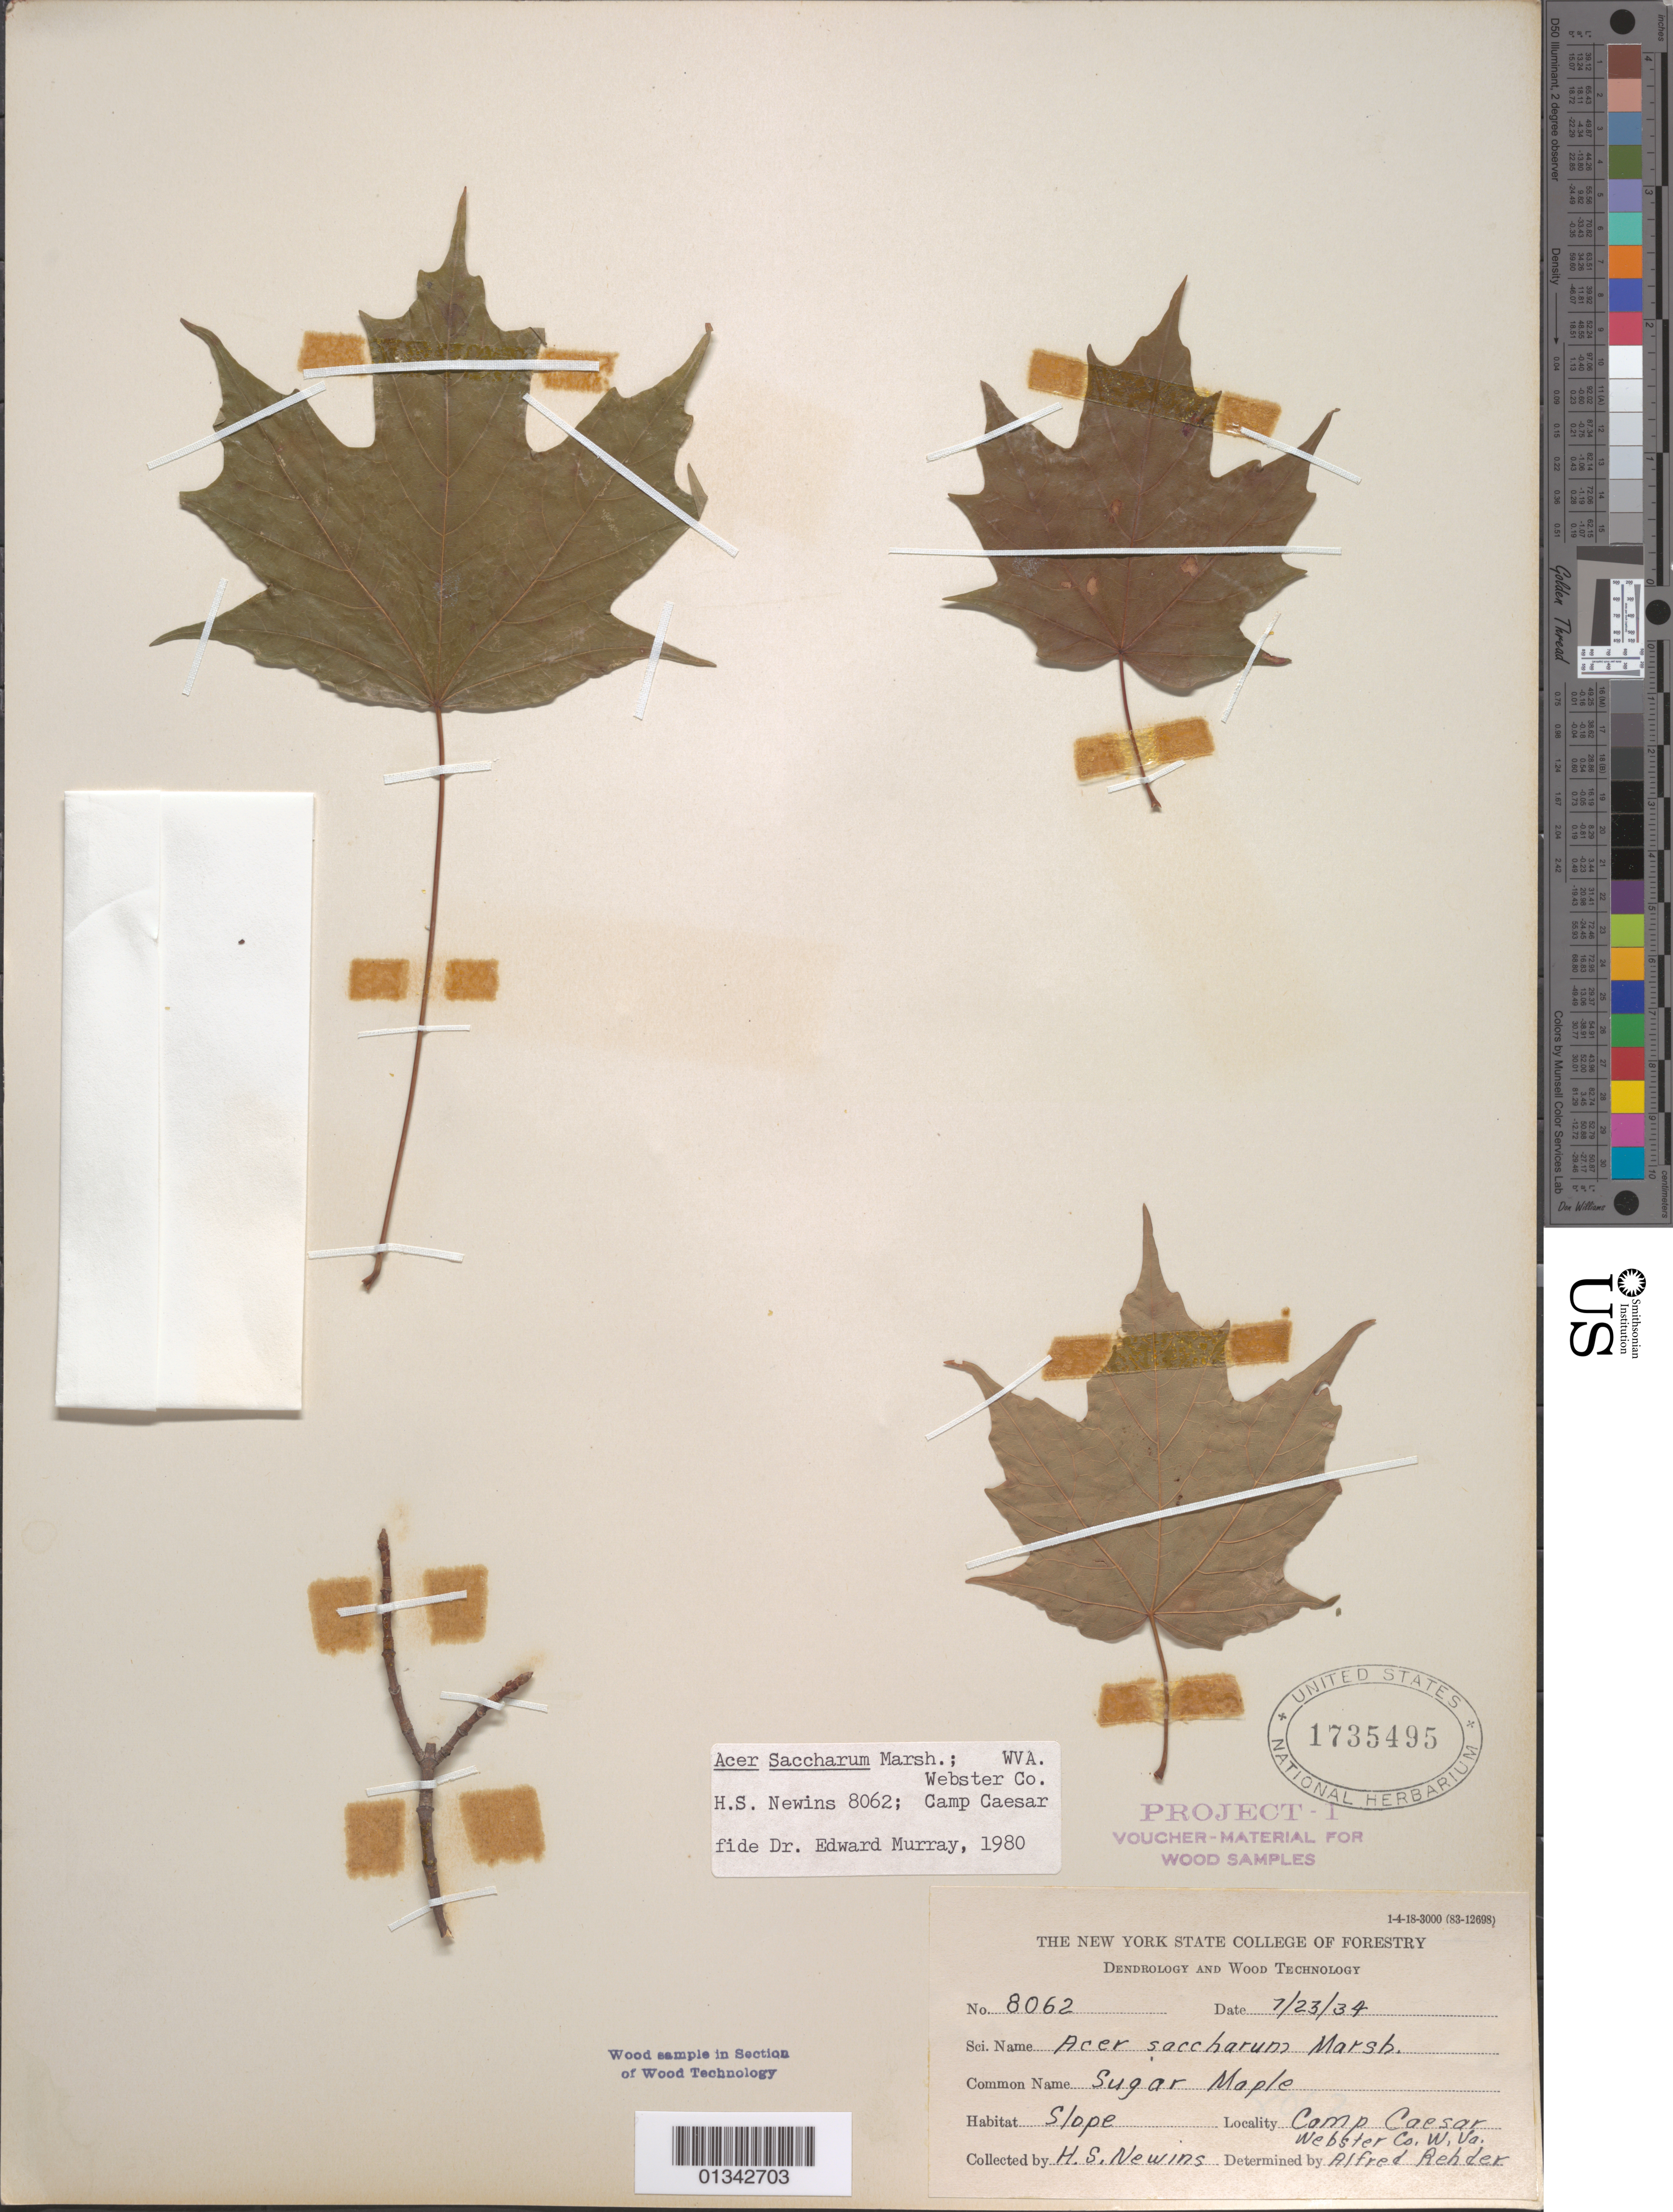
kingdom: Plantae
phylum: Tracheophyta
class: Magnoliopsida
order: Sapindales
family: Sapindaceae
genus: Acer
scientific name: Acer saccharum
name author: Marshall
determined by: Murray, Edward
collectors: H. Newins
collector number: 8062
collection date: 1934-07-23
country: United States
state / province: West Virginia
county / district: Webster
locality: Webster County, Camp Caesar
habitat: Slope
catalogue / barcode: US 1735495